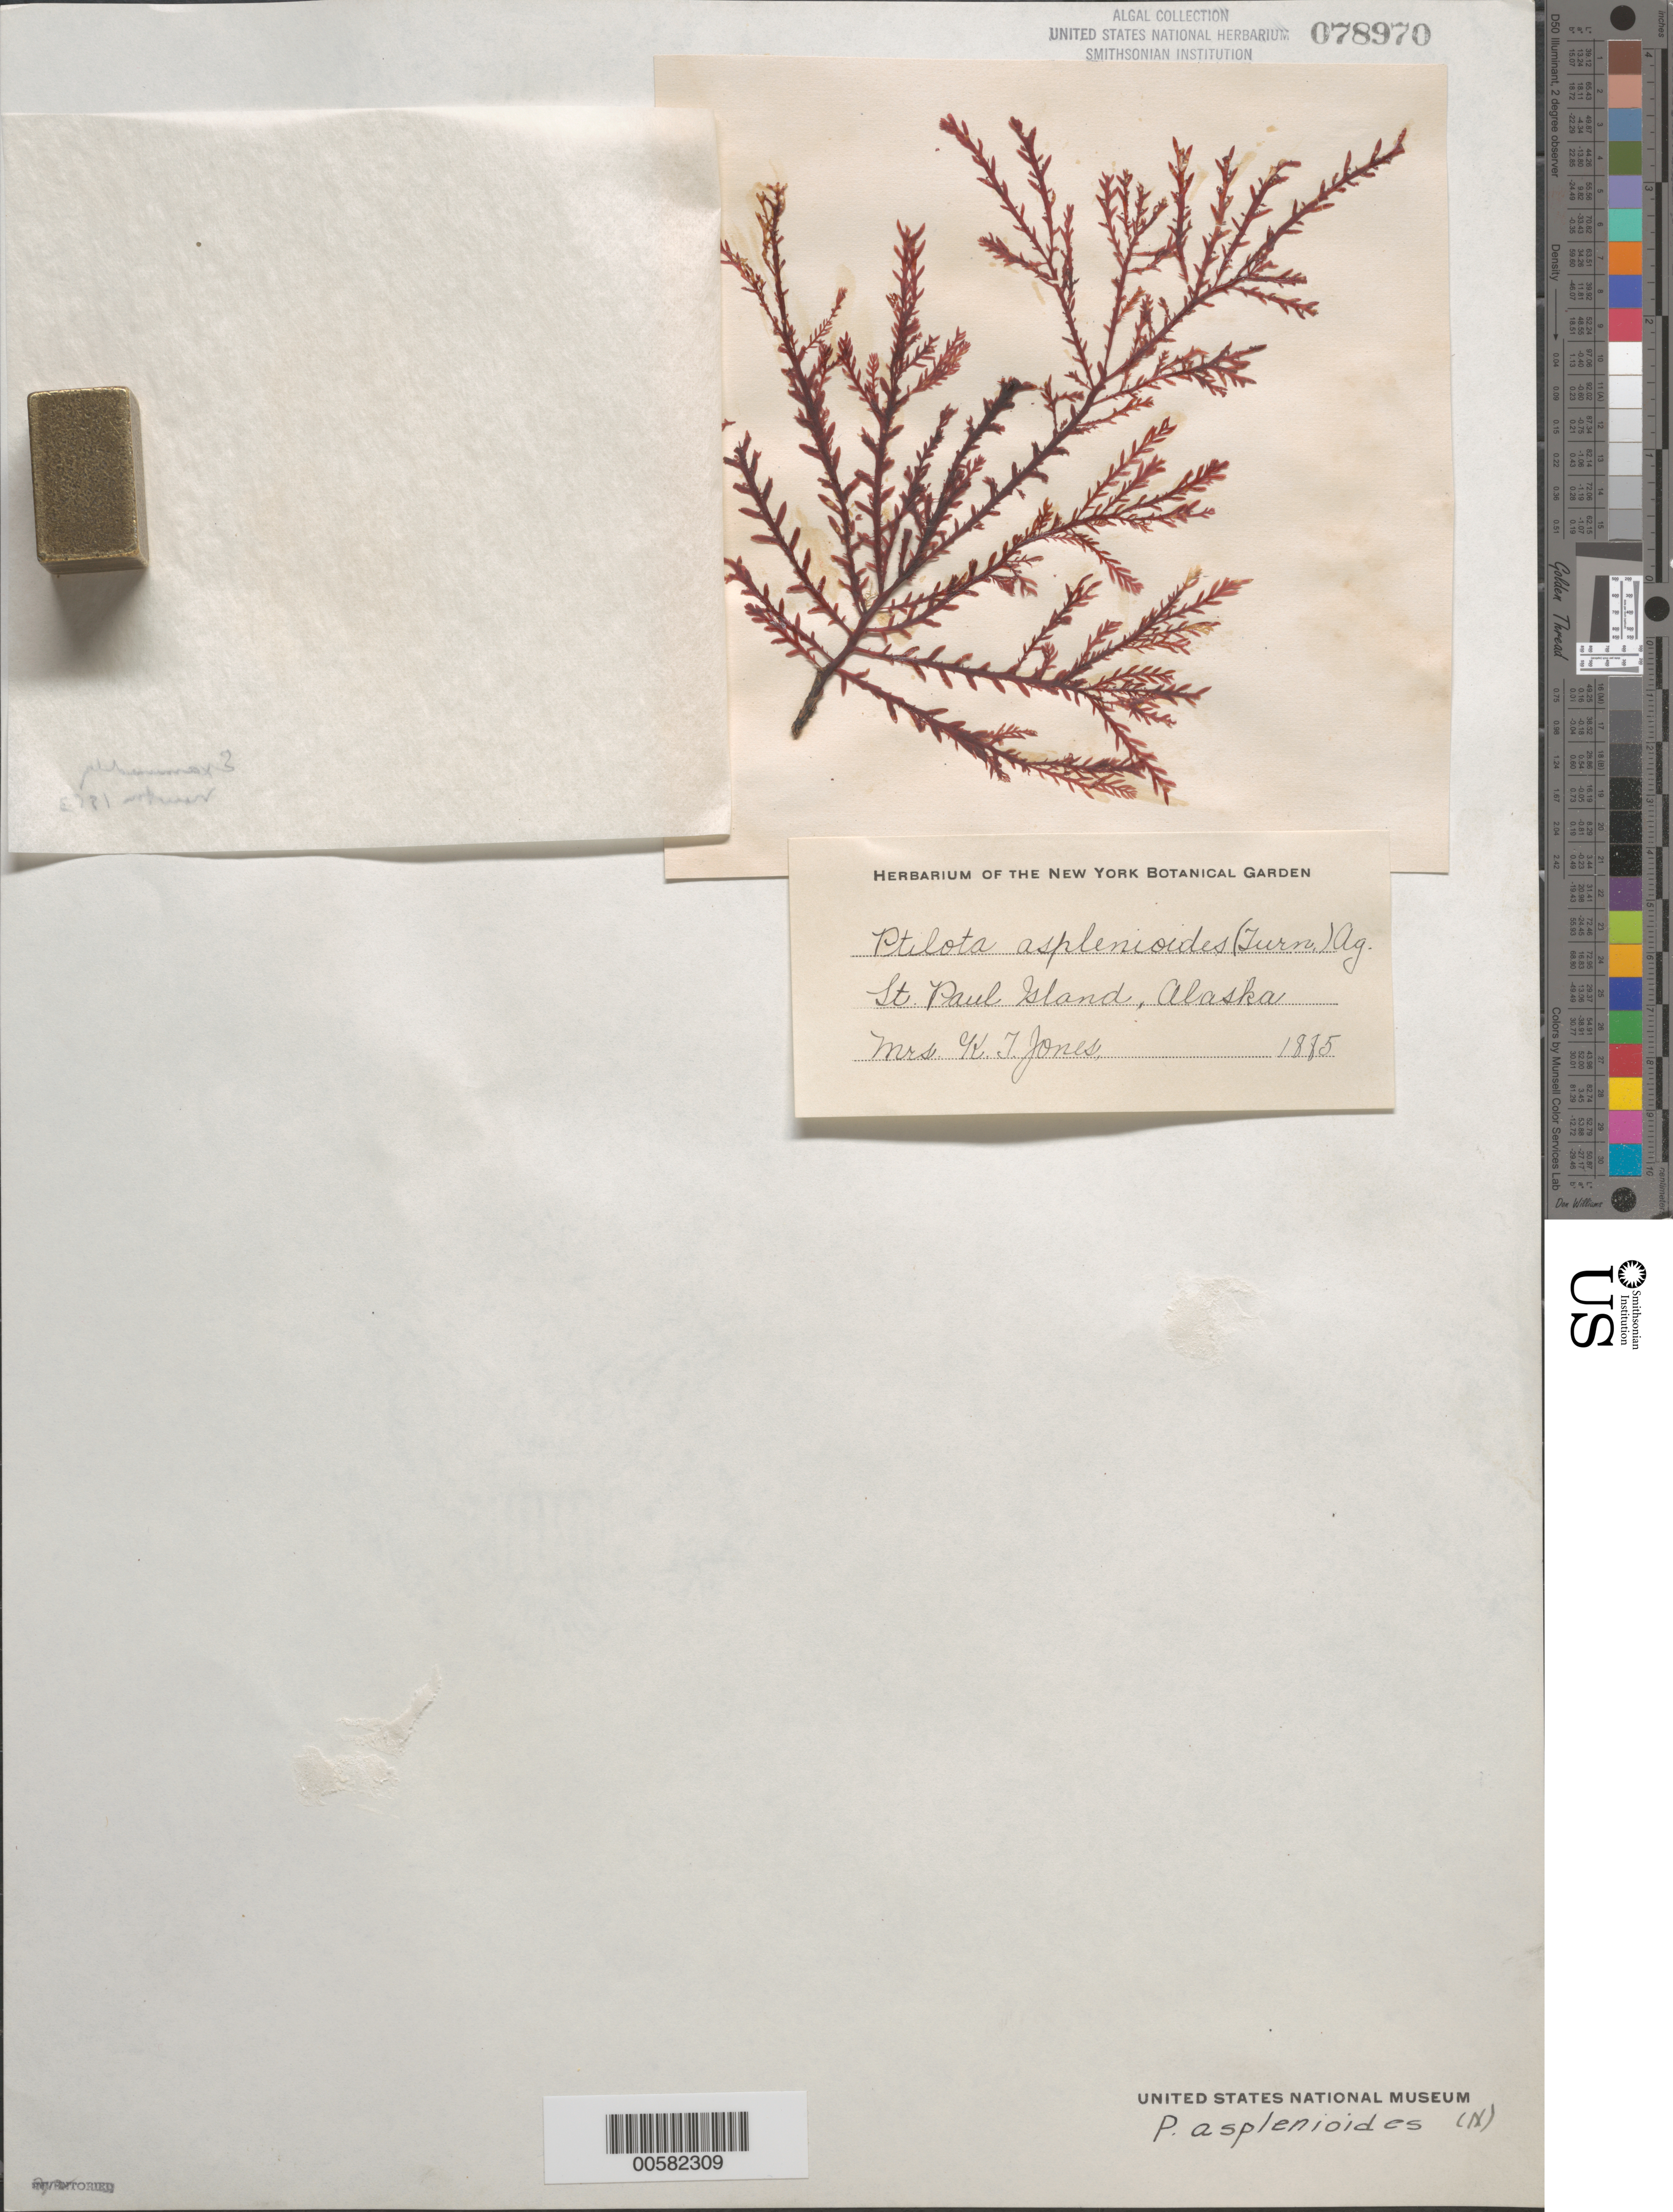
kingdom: Plantae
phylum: Rhodophyta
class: Florideophyceae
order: Ceramiales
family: Wrangeliaceae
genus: Ptilota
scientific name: Ptilota asplenioides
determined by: Newton, Linda M.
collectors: Mrs. K. J. Jones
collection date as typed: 1885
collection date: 1885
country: United States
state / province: Alaska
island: St. Paul Island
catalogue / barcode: US 78970